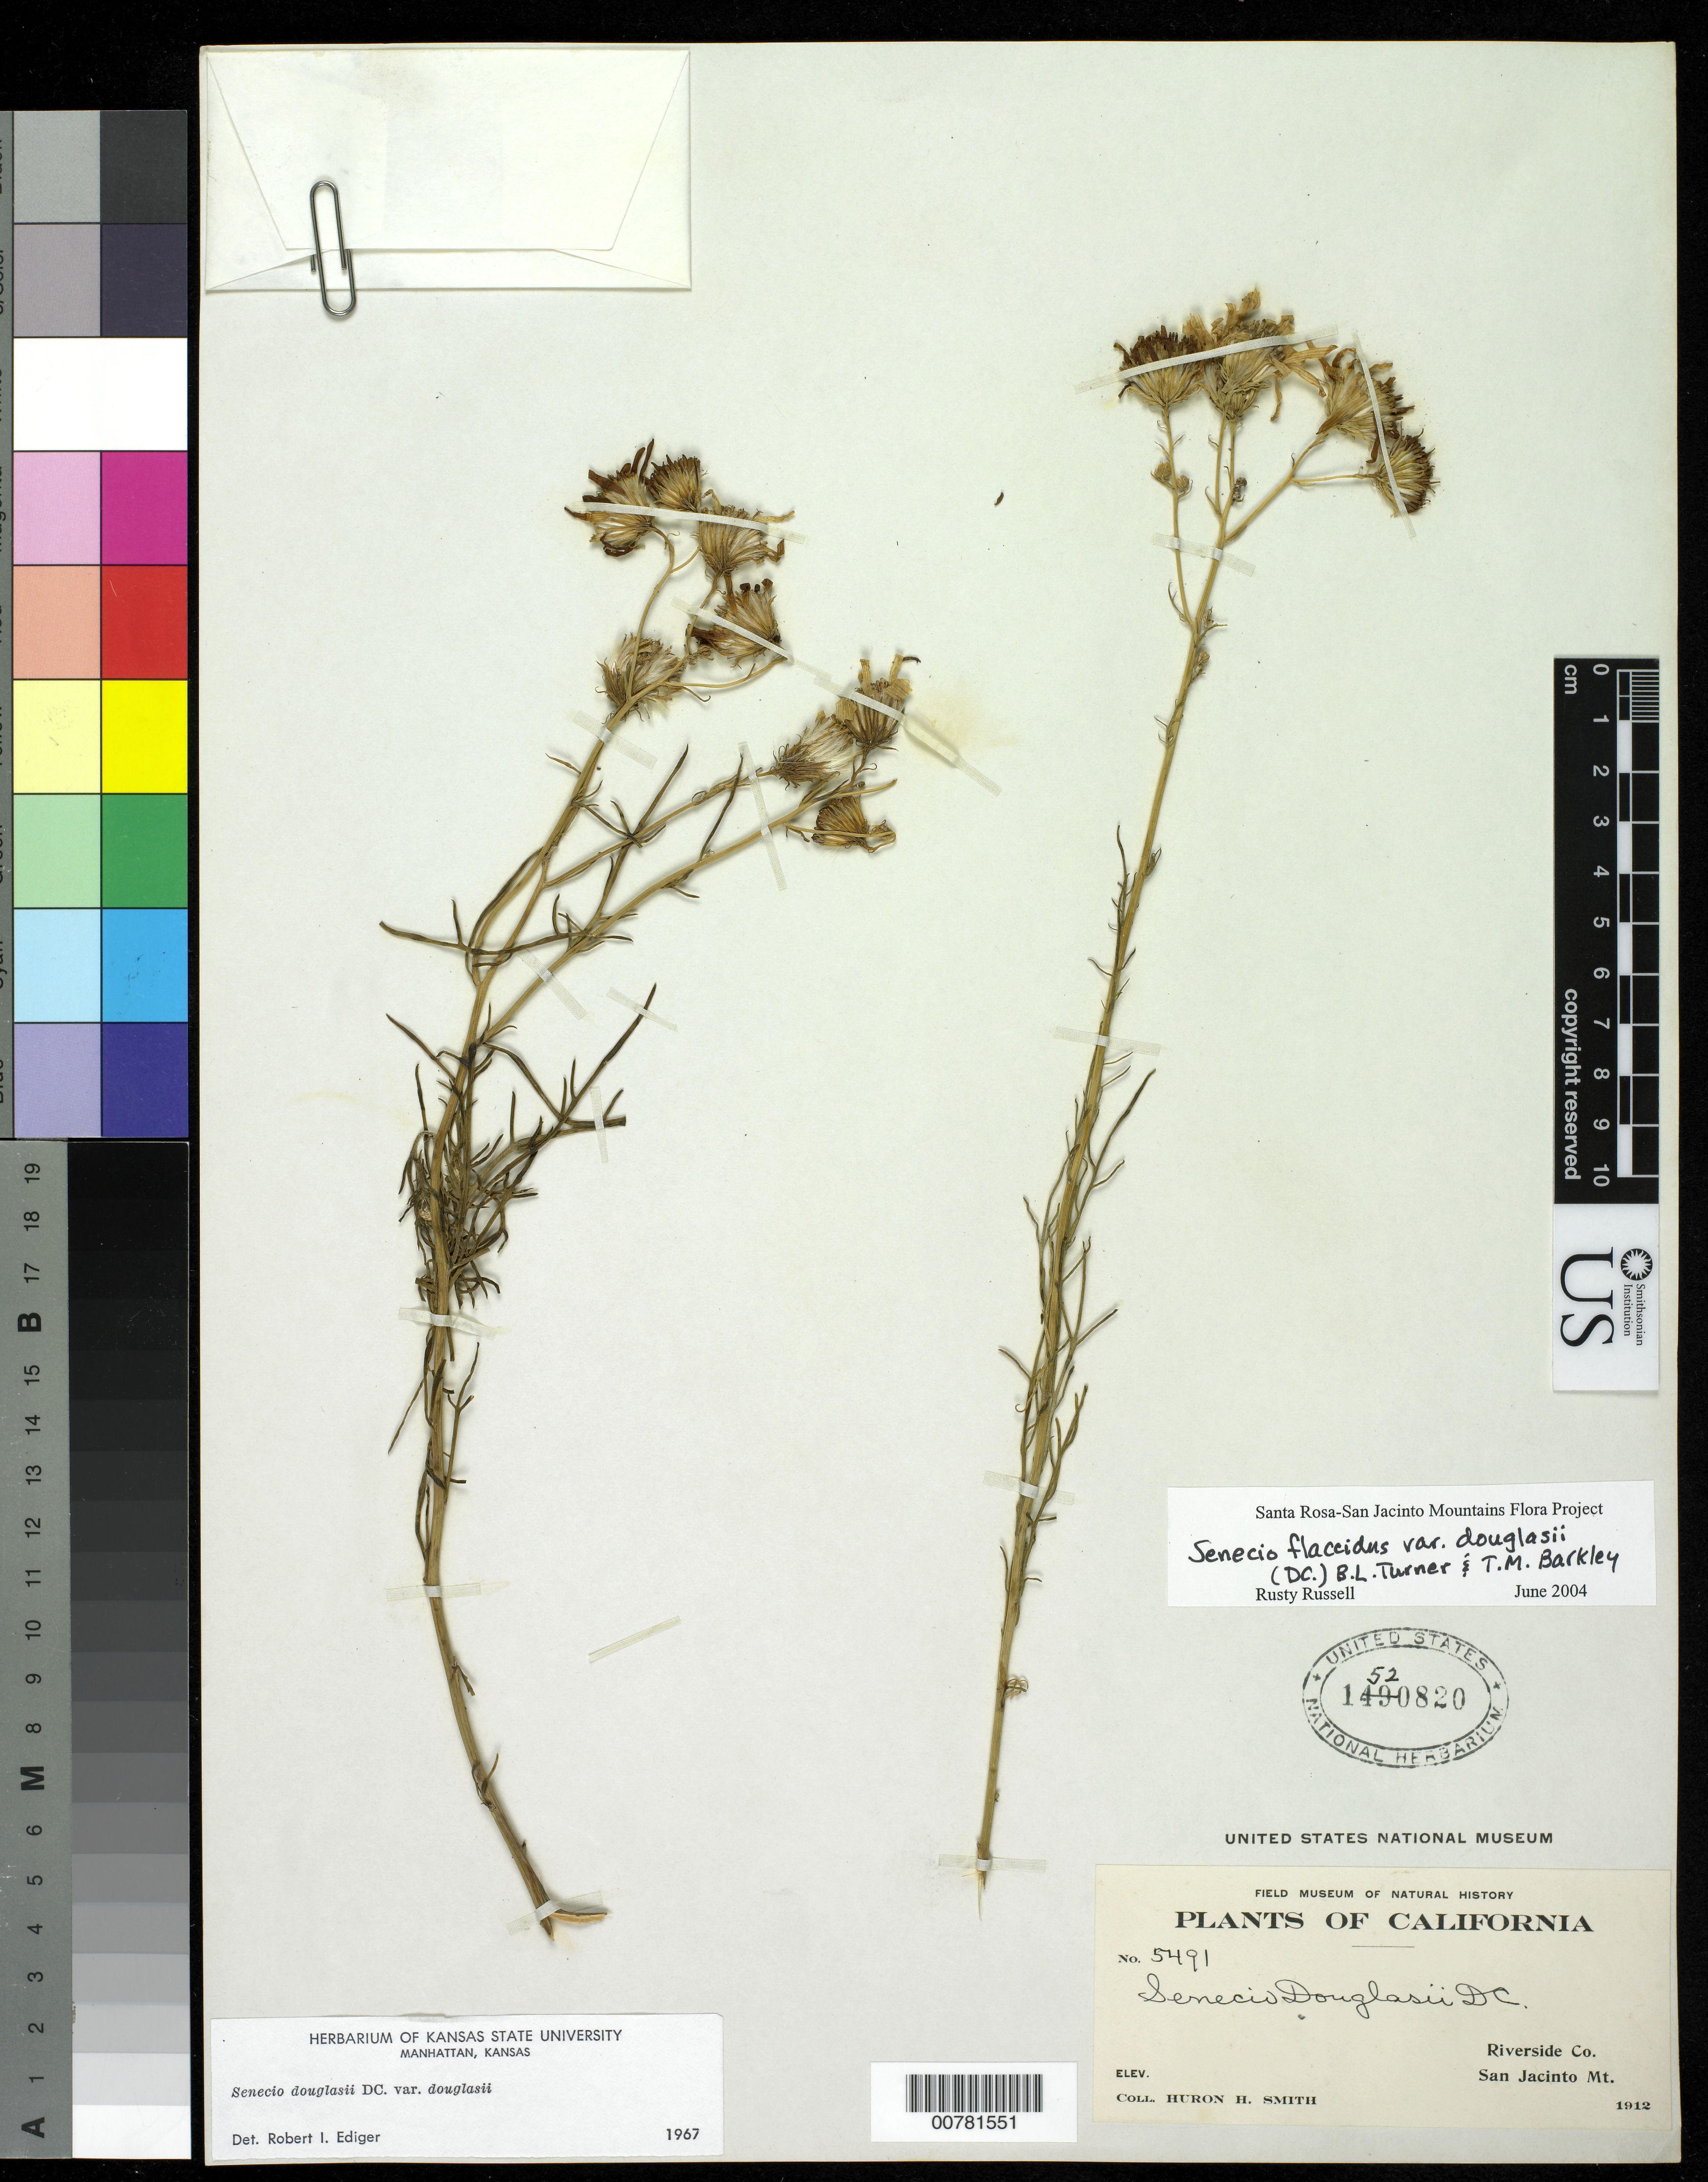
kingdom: Plantae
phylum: Tracheophyta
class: Magnoliopsida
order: Asterales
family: Asteraceae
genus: Senecio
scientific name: Senecio flaccidus var. douglasii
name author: (DC.) B.L. Turner & T.M. Barkley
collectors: Huron H. Smith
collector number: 5491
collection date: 1912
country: United States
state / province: California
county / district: Riverside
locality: Riverside Co, San Jacinto Mt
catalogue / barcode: US 1520820